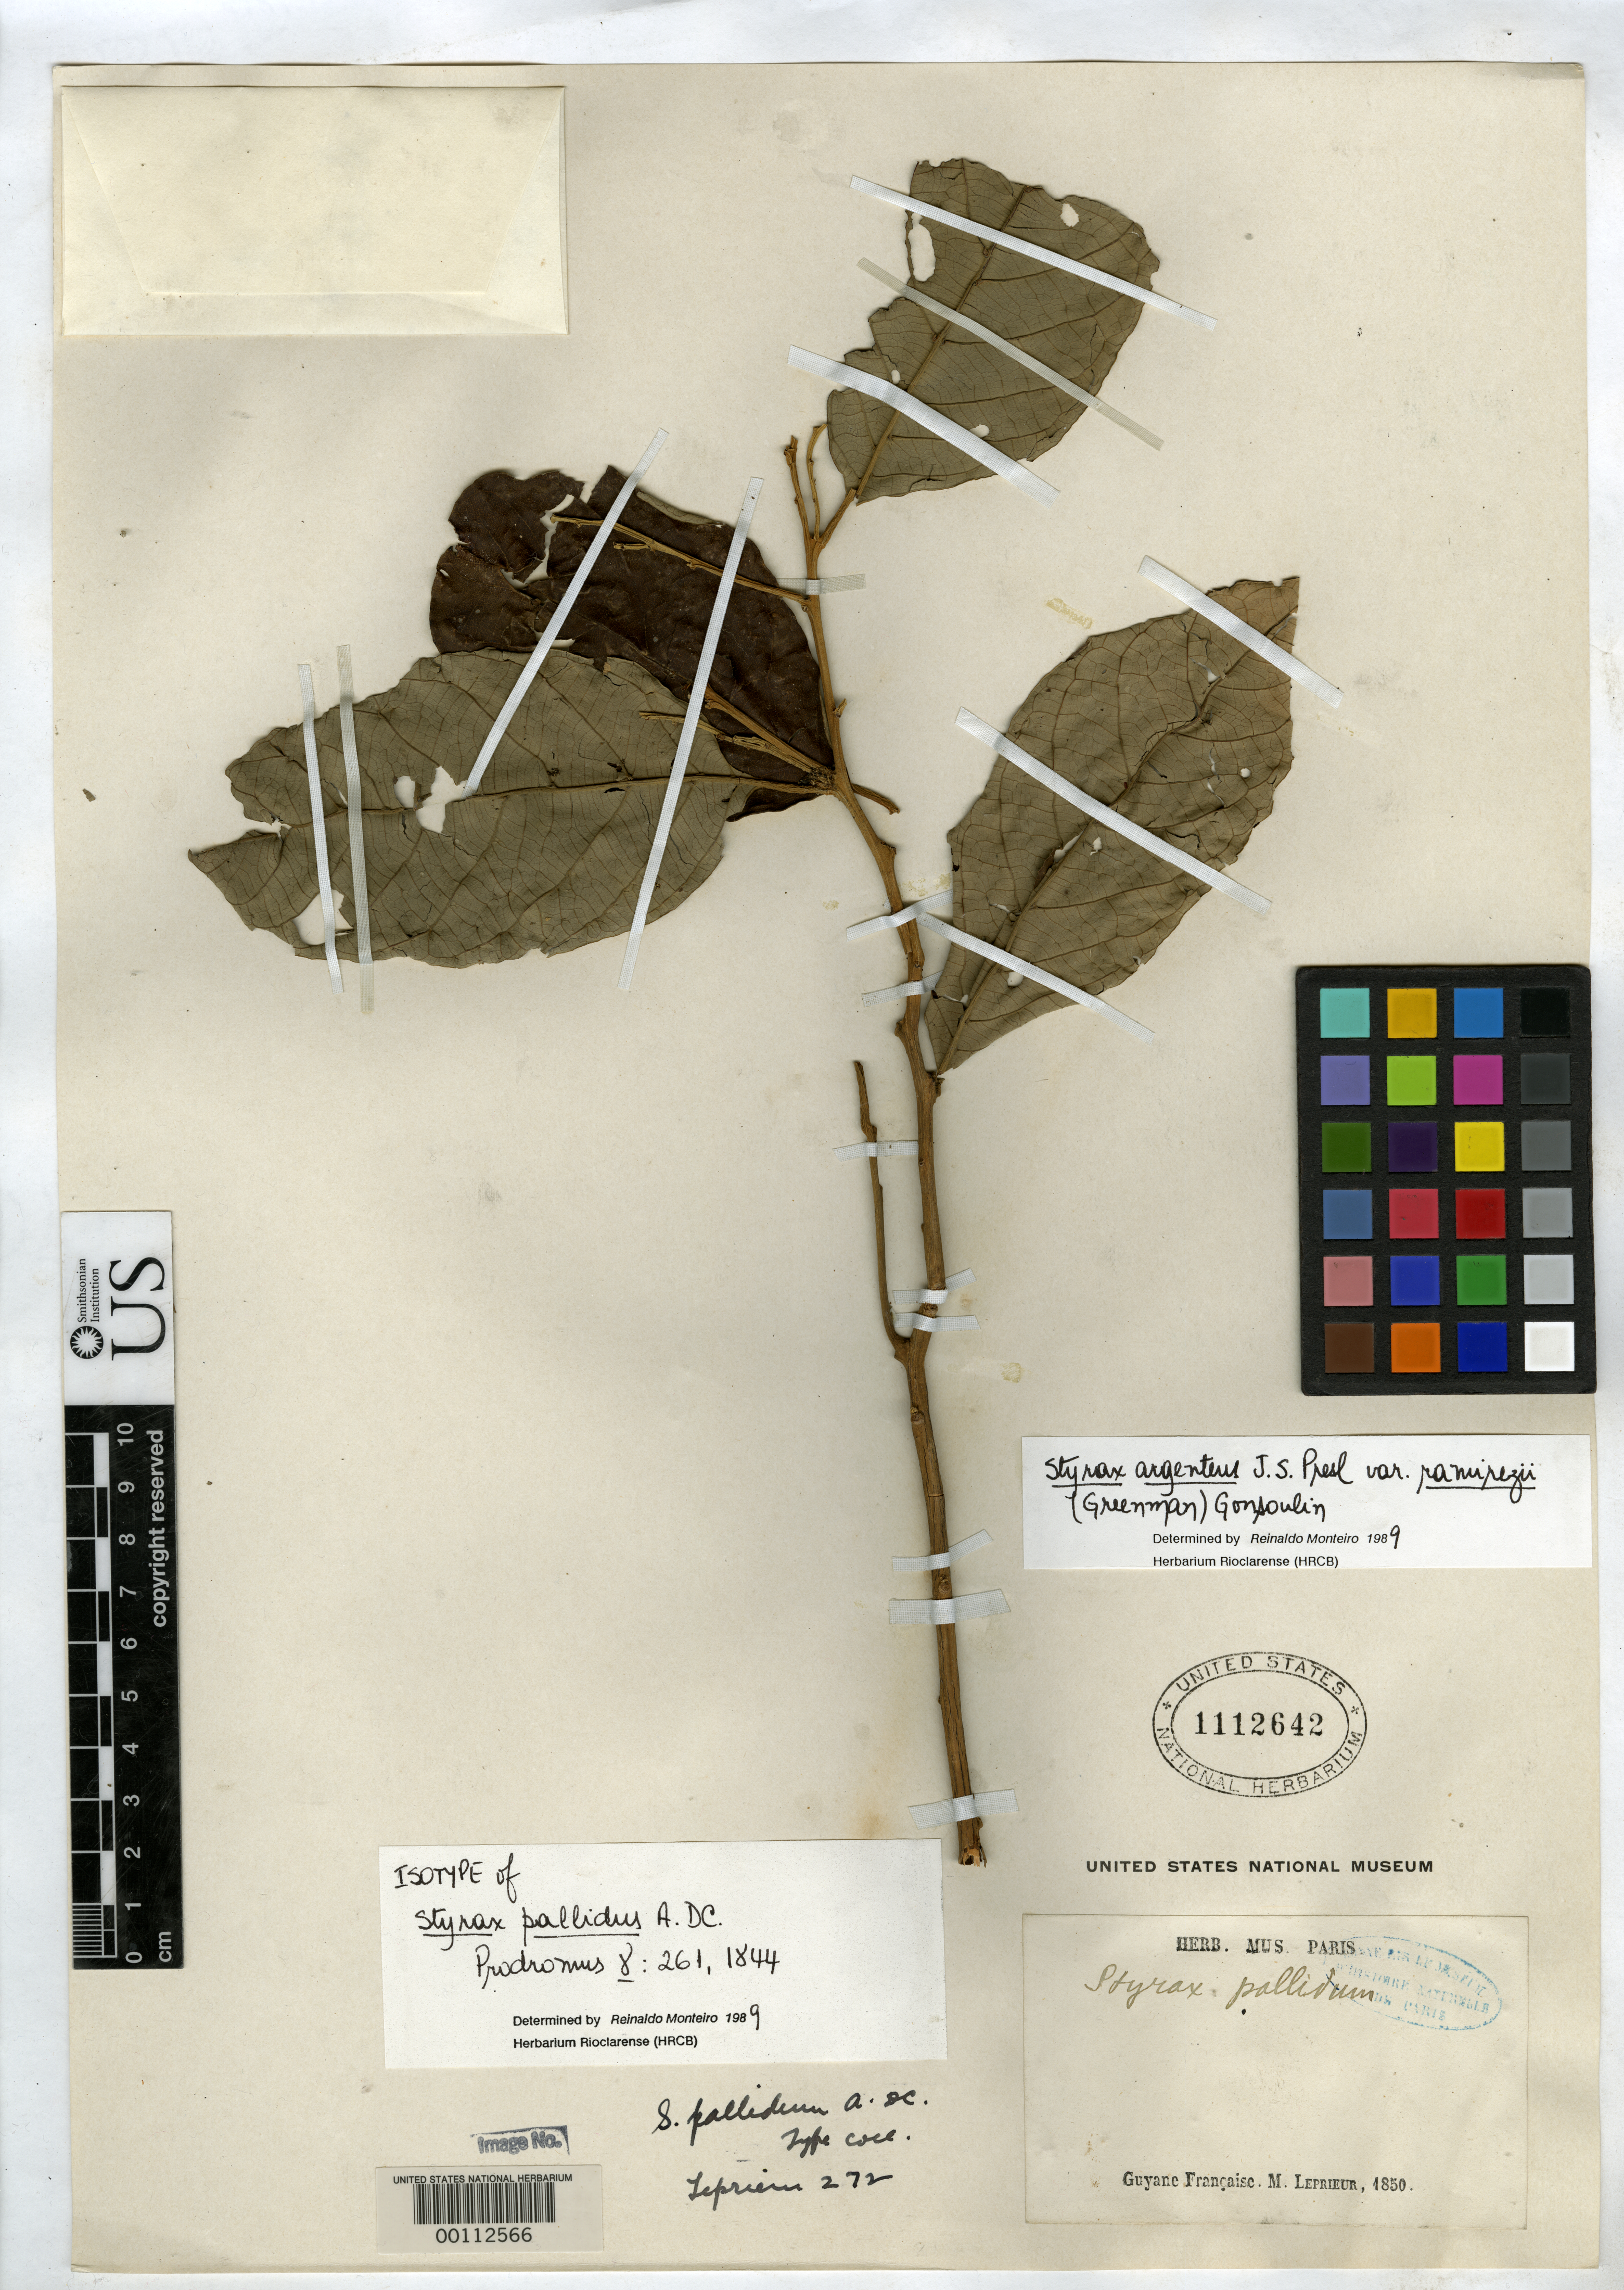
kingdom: Plantae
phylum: Tracheophyta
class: Magnoliopsida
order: Ericales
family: Styracaceae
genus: Styrax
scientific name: Styrax pallidus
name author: A. DC. in DC.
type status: Possible Type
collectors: F. M. R. Leprieur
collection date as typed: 1850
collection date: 1850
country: French Guiana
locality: Guyane Francaise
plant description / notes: Dubiously type material. Protologue cites "Le Prieur! n. 272". This s.n. specimen annotated by R. Monteiro (1989) as isotype but if collection date (1850) is correct, this cannot be a type of the name published in 1844.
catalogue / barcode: US 1112642